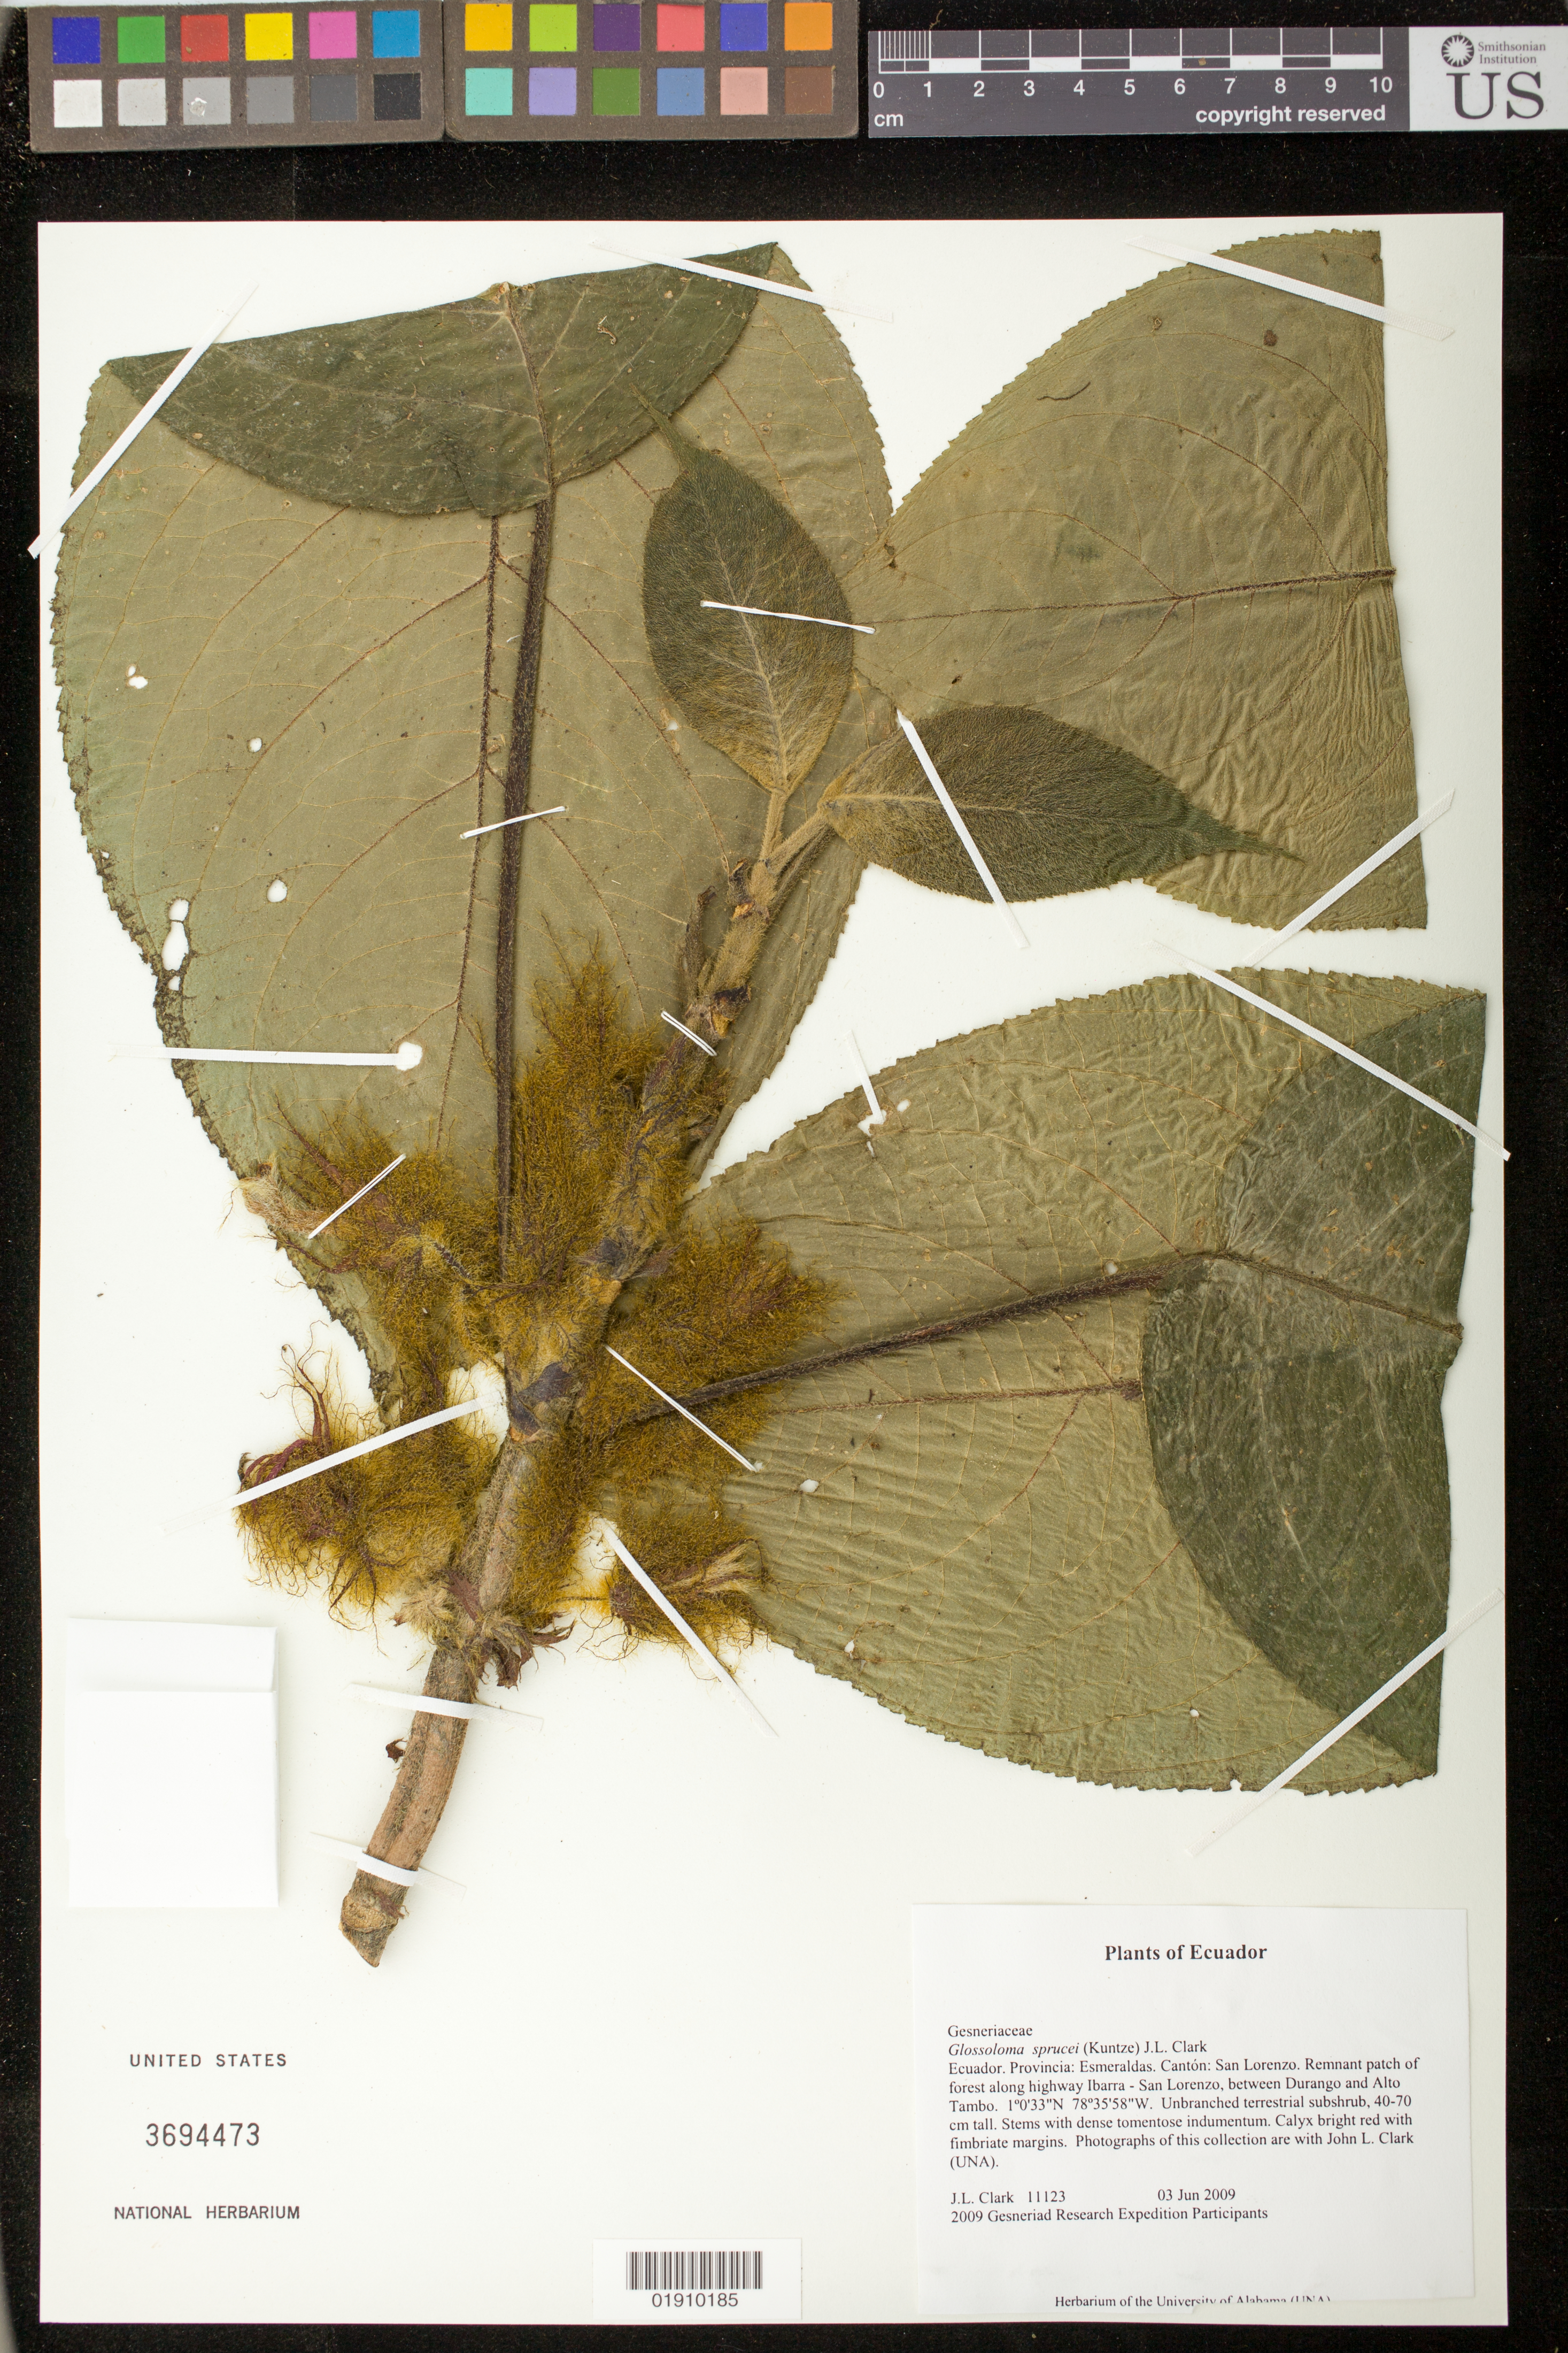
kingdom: Plantae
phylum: Tracheophyta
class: Magnoliopsida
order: Lamiales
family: Gesneriaceae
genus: Glossoloma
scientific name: Glossoloma sprucei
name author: (Kuntze) J.L. Clark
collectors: J. L. Clark & 2009 Gesneriad Research Expedition Participants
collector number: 11123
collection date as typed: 03 Jun 2009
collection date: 2009-06-03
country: Ecuador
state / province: Esmeraldas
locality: Ecuador. Provincia: Esmeraldas. Canton: San Lorenzo. Remnant patch of forest along highway Ibarra-San Lorenzo, between Durango and Alto Tambo.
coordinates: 1 0 33 N, 78 35 58 W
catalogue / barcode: US 3694473